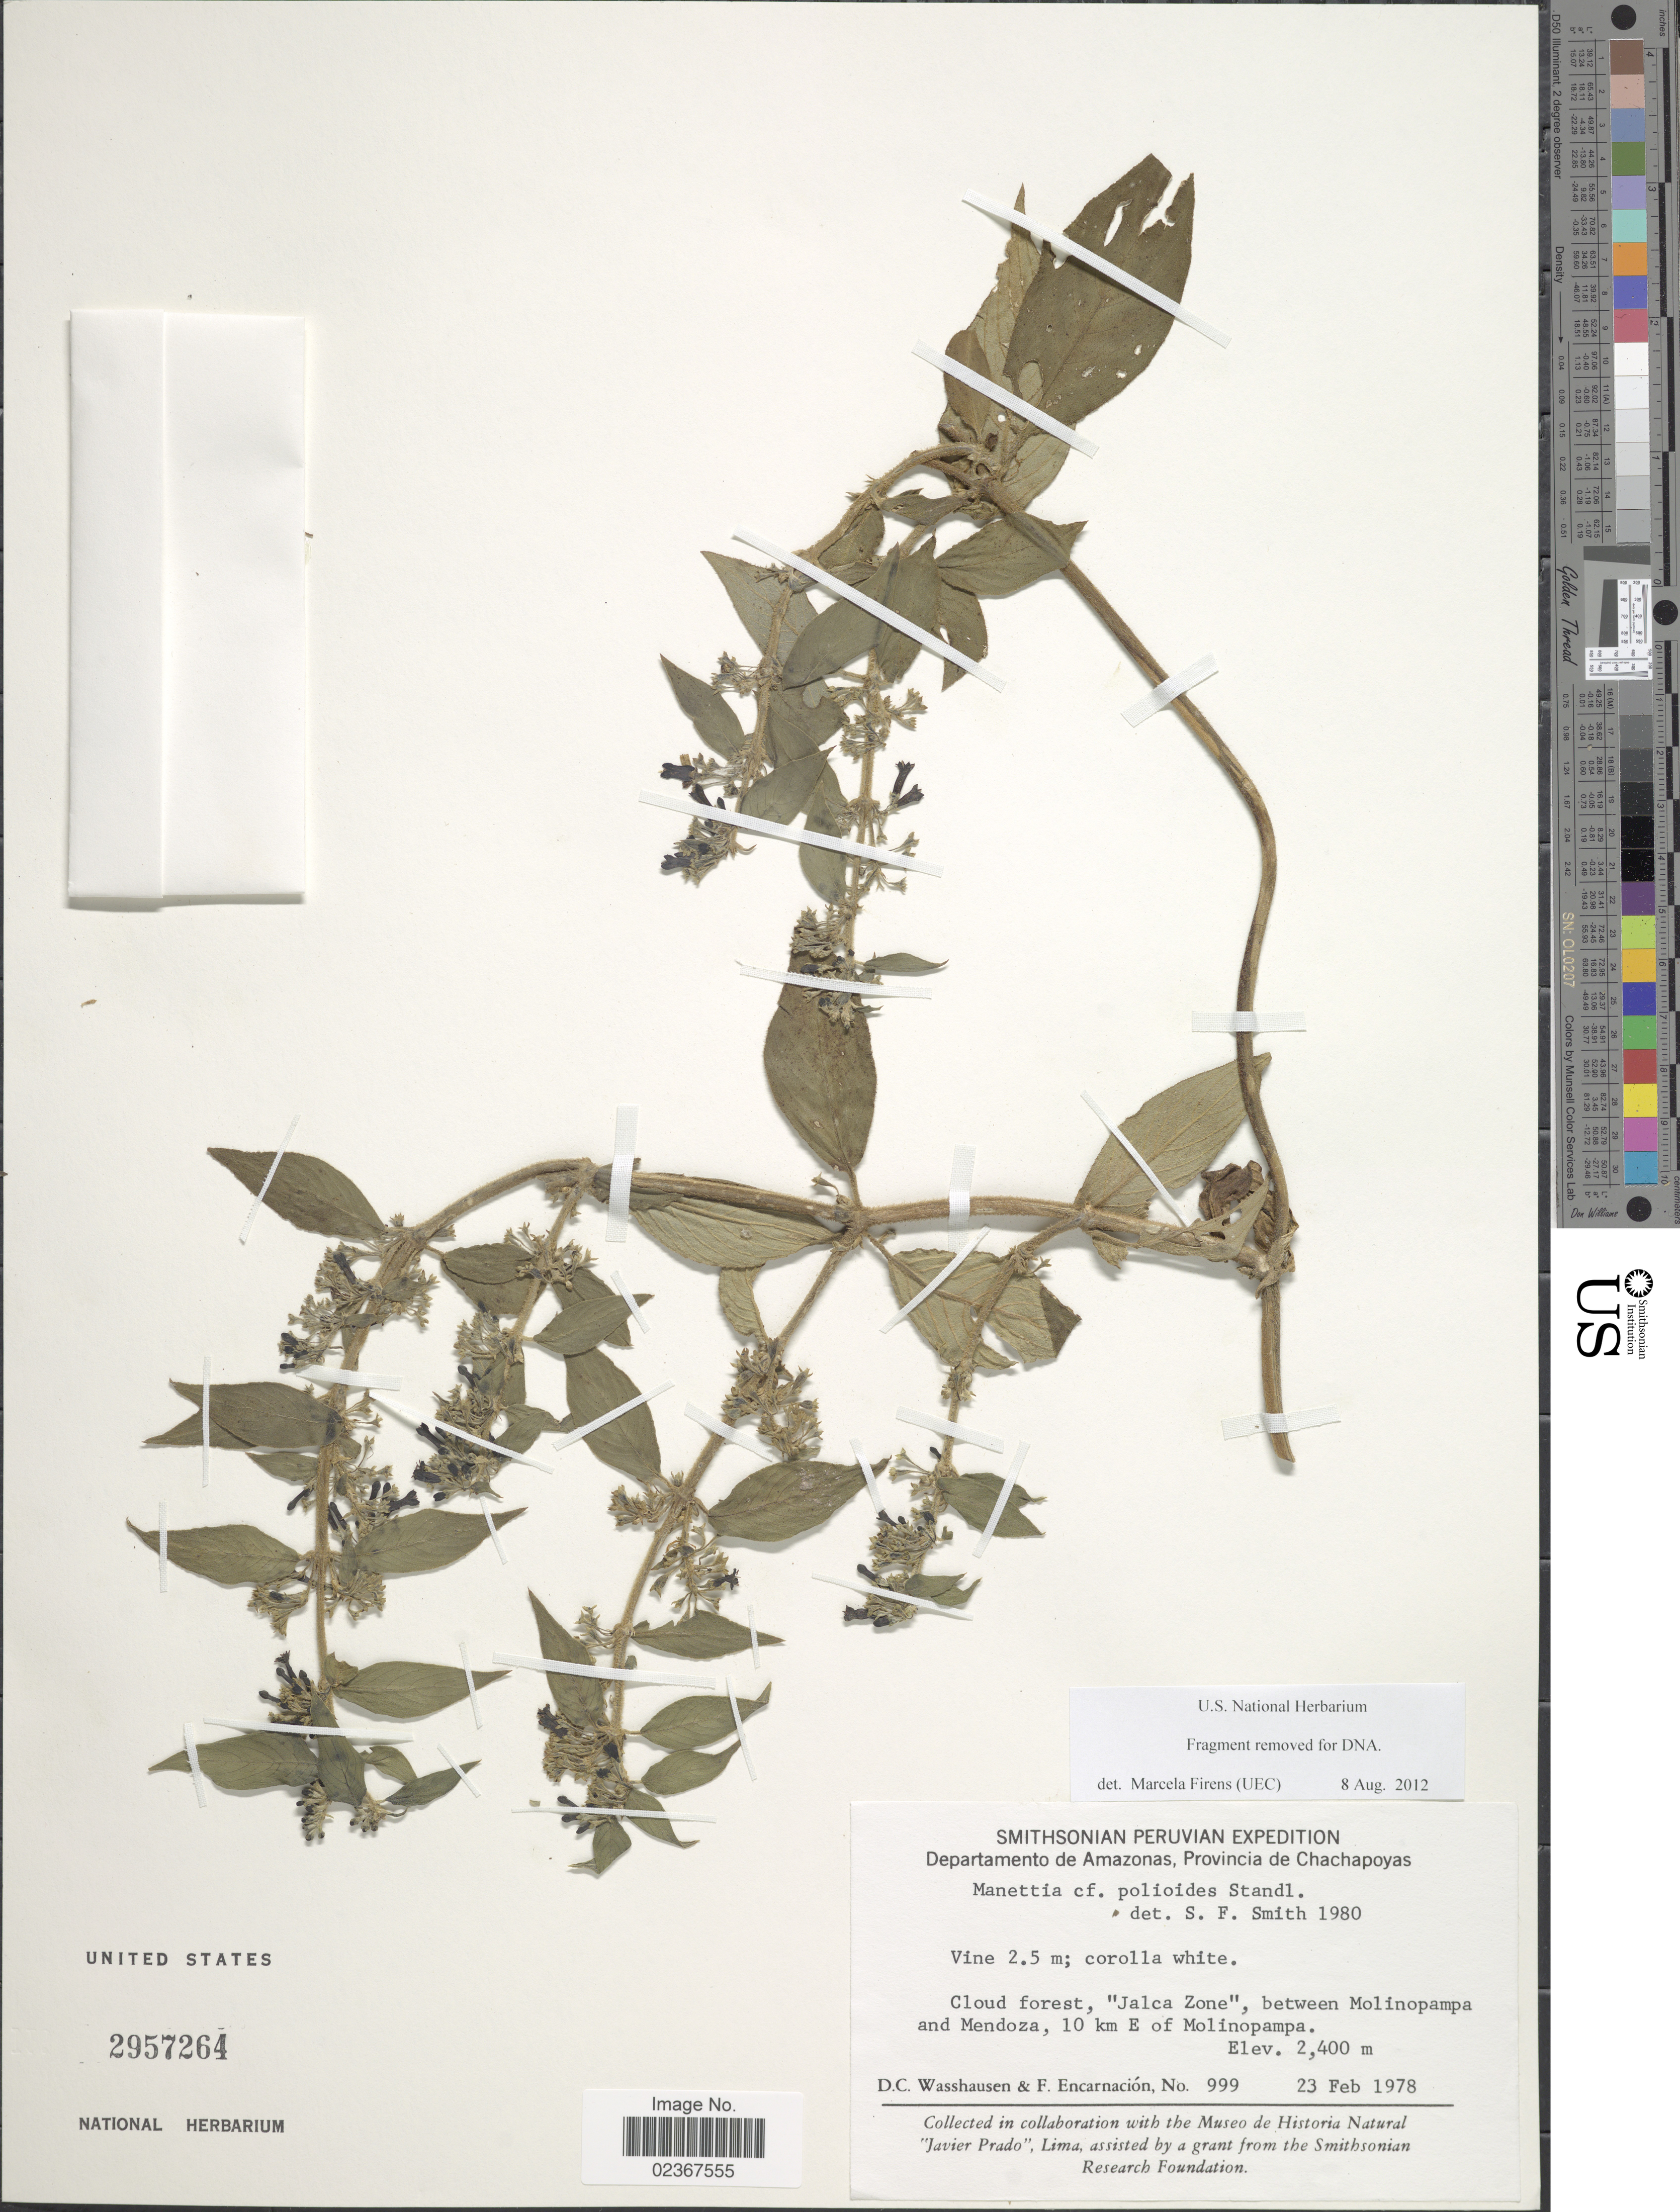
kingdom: Plantae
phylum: Tracheophyta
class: Magnoliopsida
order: Gentianales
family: Rubiaceae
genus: Manettia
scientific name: Manettia poliodes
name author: Standl.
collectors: D. C. Wasshausen & F. Encarnación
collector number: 999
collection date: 1978-02-23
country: Peru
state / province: Amazonas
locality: Departamento de Amazonas, Provincia de Chachapoyas, Cloud forest, 'Jalca Zone', between Molinopampa and Mendoza, 10 km E of Molinopampa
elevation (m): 2400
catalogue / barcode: US 2957264